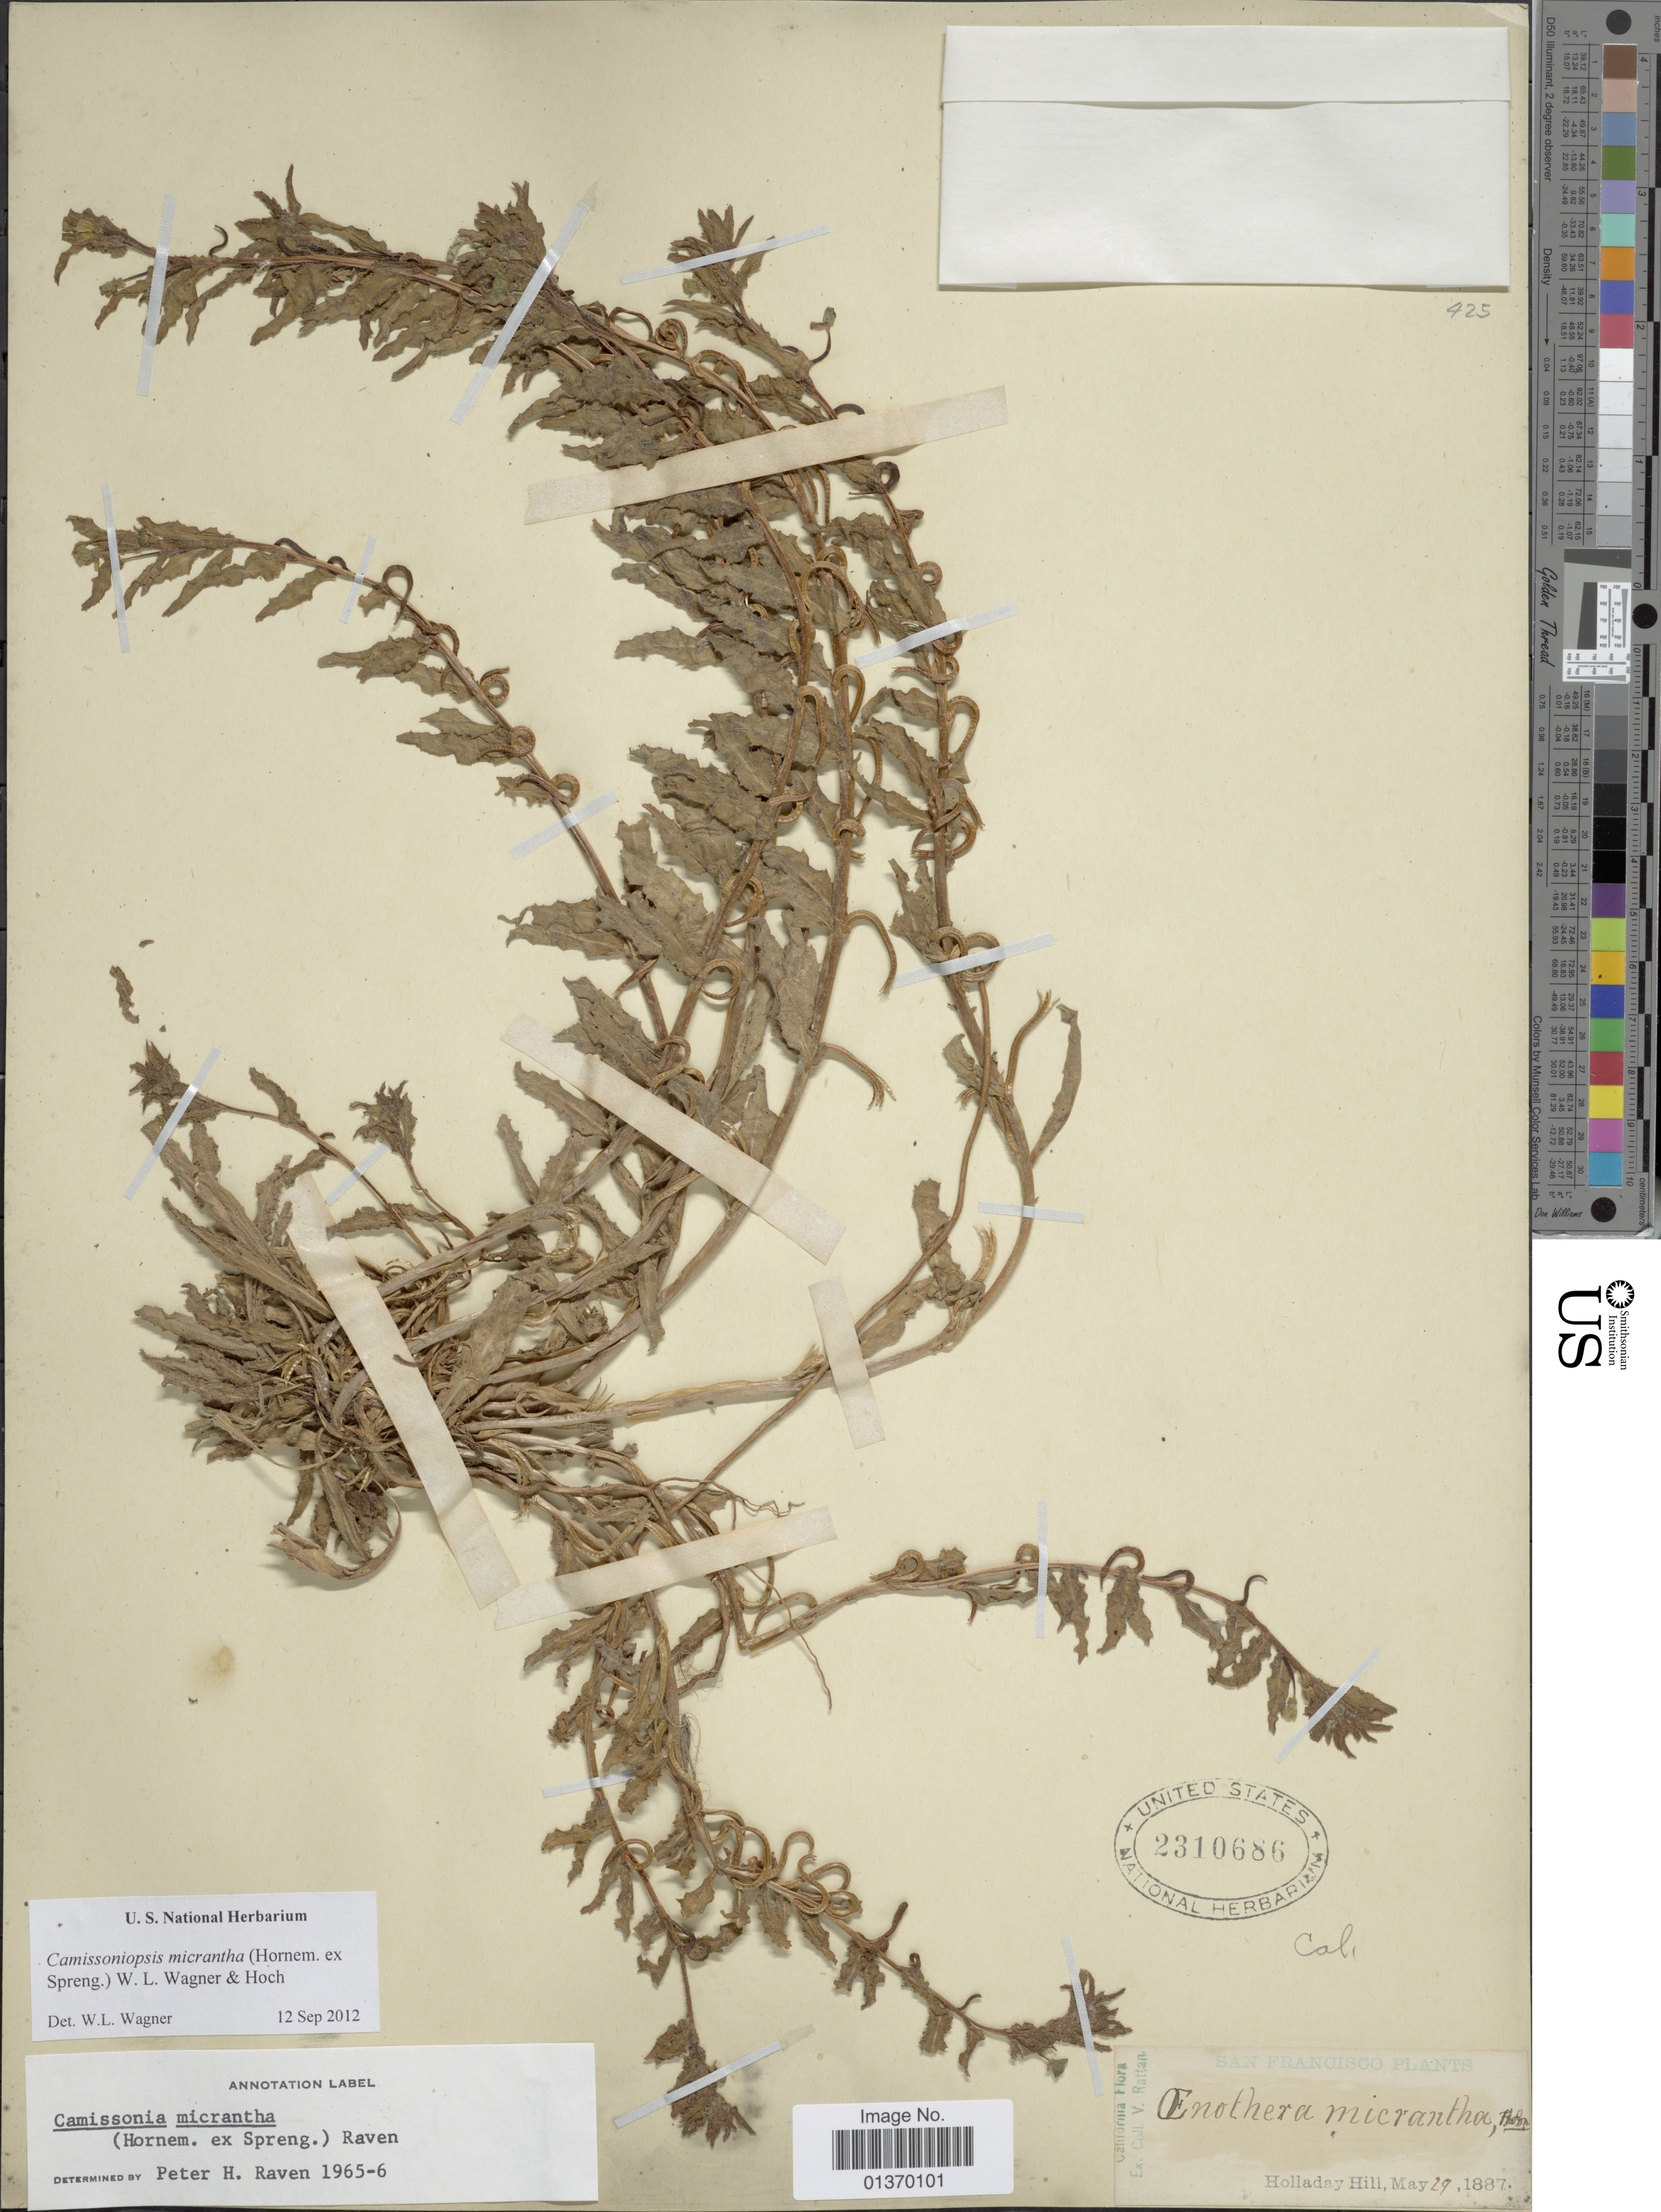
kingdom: Plantae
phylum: Tracheophyta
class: Magnoliopsida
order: Myrtales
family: Onagraceae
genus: Camissoniopsis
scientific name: Camissoniopsis micrantha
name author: (Hornem. ex Spreng.) W.L. Wagner & Hoch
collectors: V. Rattan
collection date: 1887-05-29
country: United States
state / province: California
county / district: San Francisco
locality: San Francisco, Holladay Hill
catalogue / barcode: US 2310686